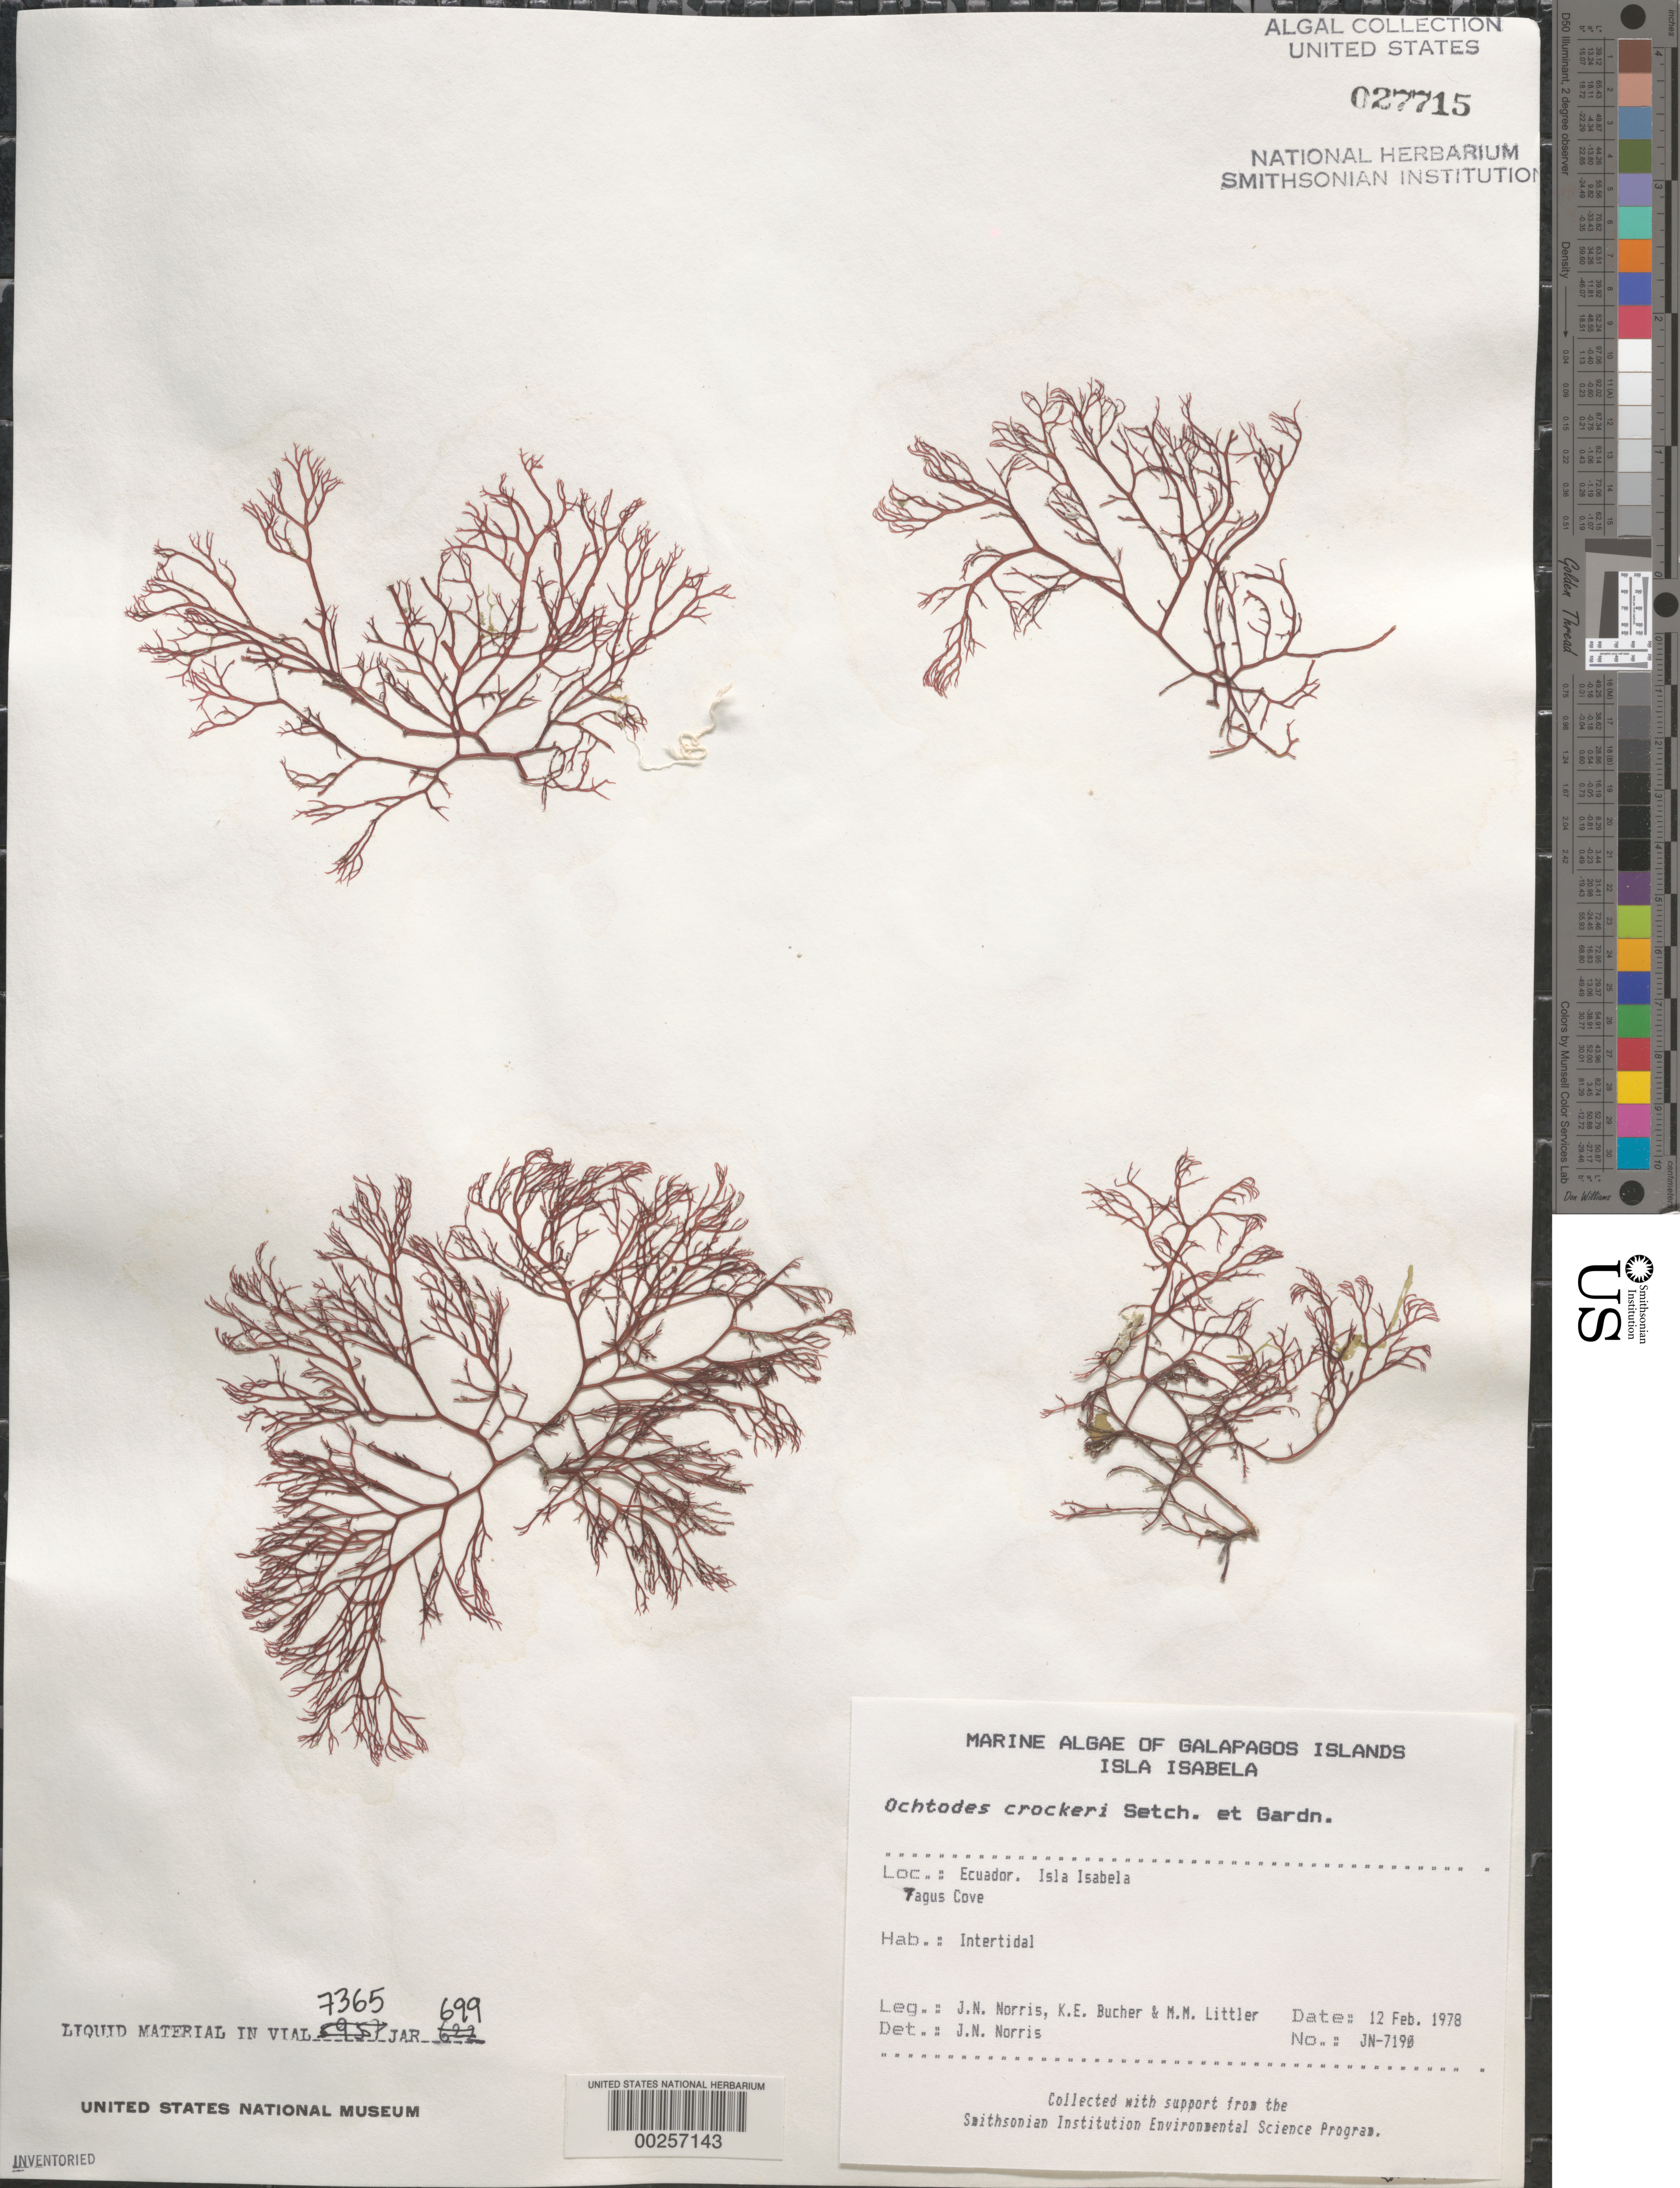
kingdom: Plantae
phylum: Rhodophyta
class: Florideophyceae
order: Gigartinales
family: Rhizophyllidaceae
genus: Ochtodes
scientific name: Ochtodes crockeri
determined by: Norris, James N.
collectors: J. N. Norris, K. E. Bucher & M. M. Littler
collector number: JN-7190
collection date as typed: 12 Feb 1978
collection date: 1978-02-12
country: Ecuador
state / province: Colón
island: Isabela [Albemarle]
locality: Tagus Cove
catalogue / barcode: US 27715